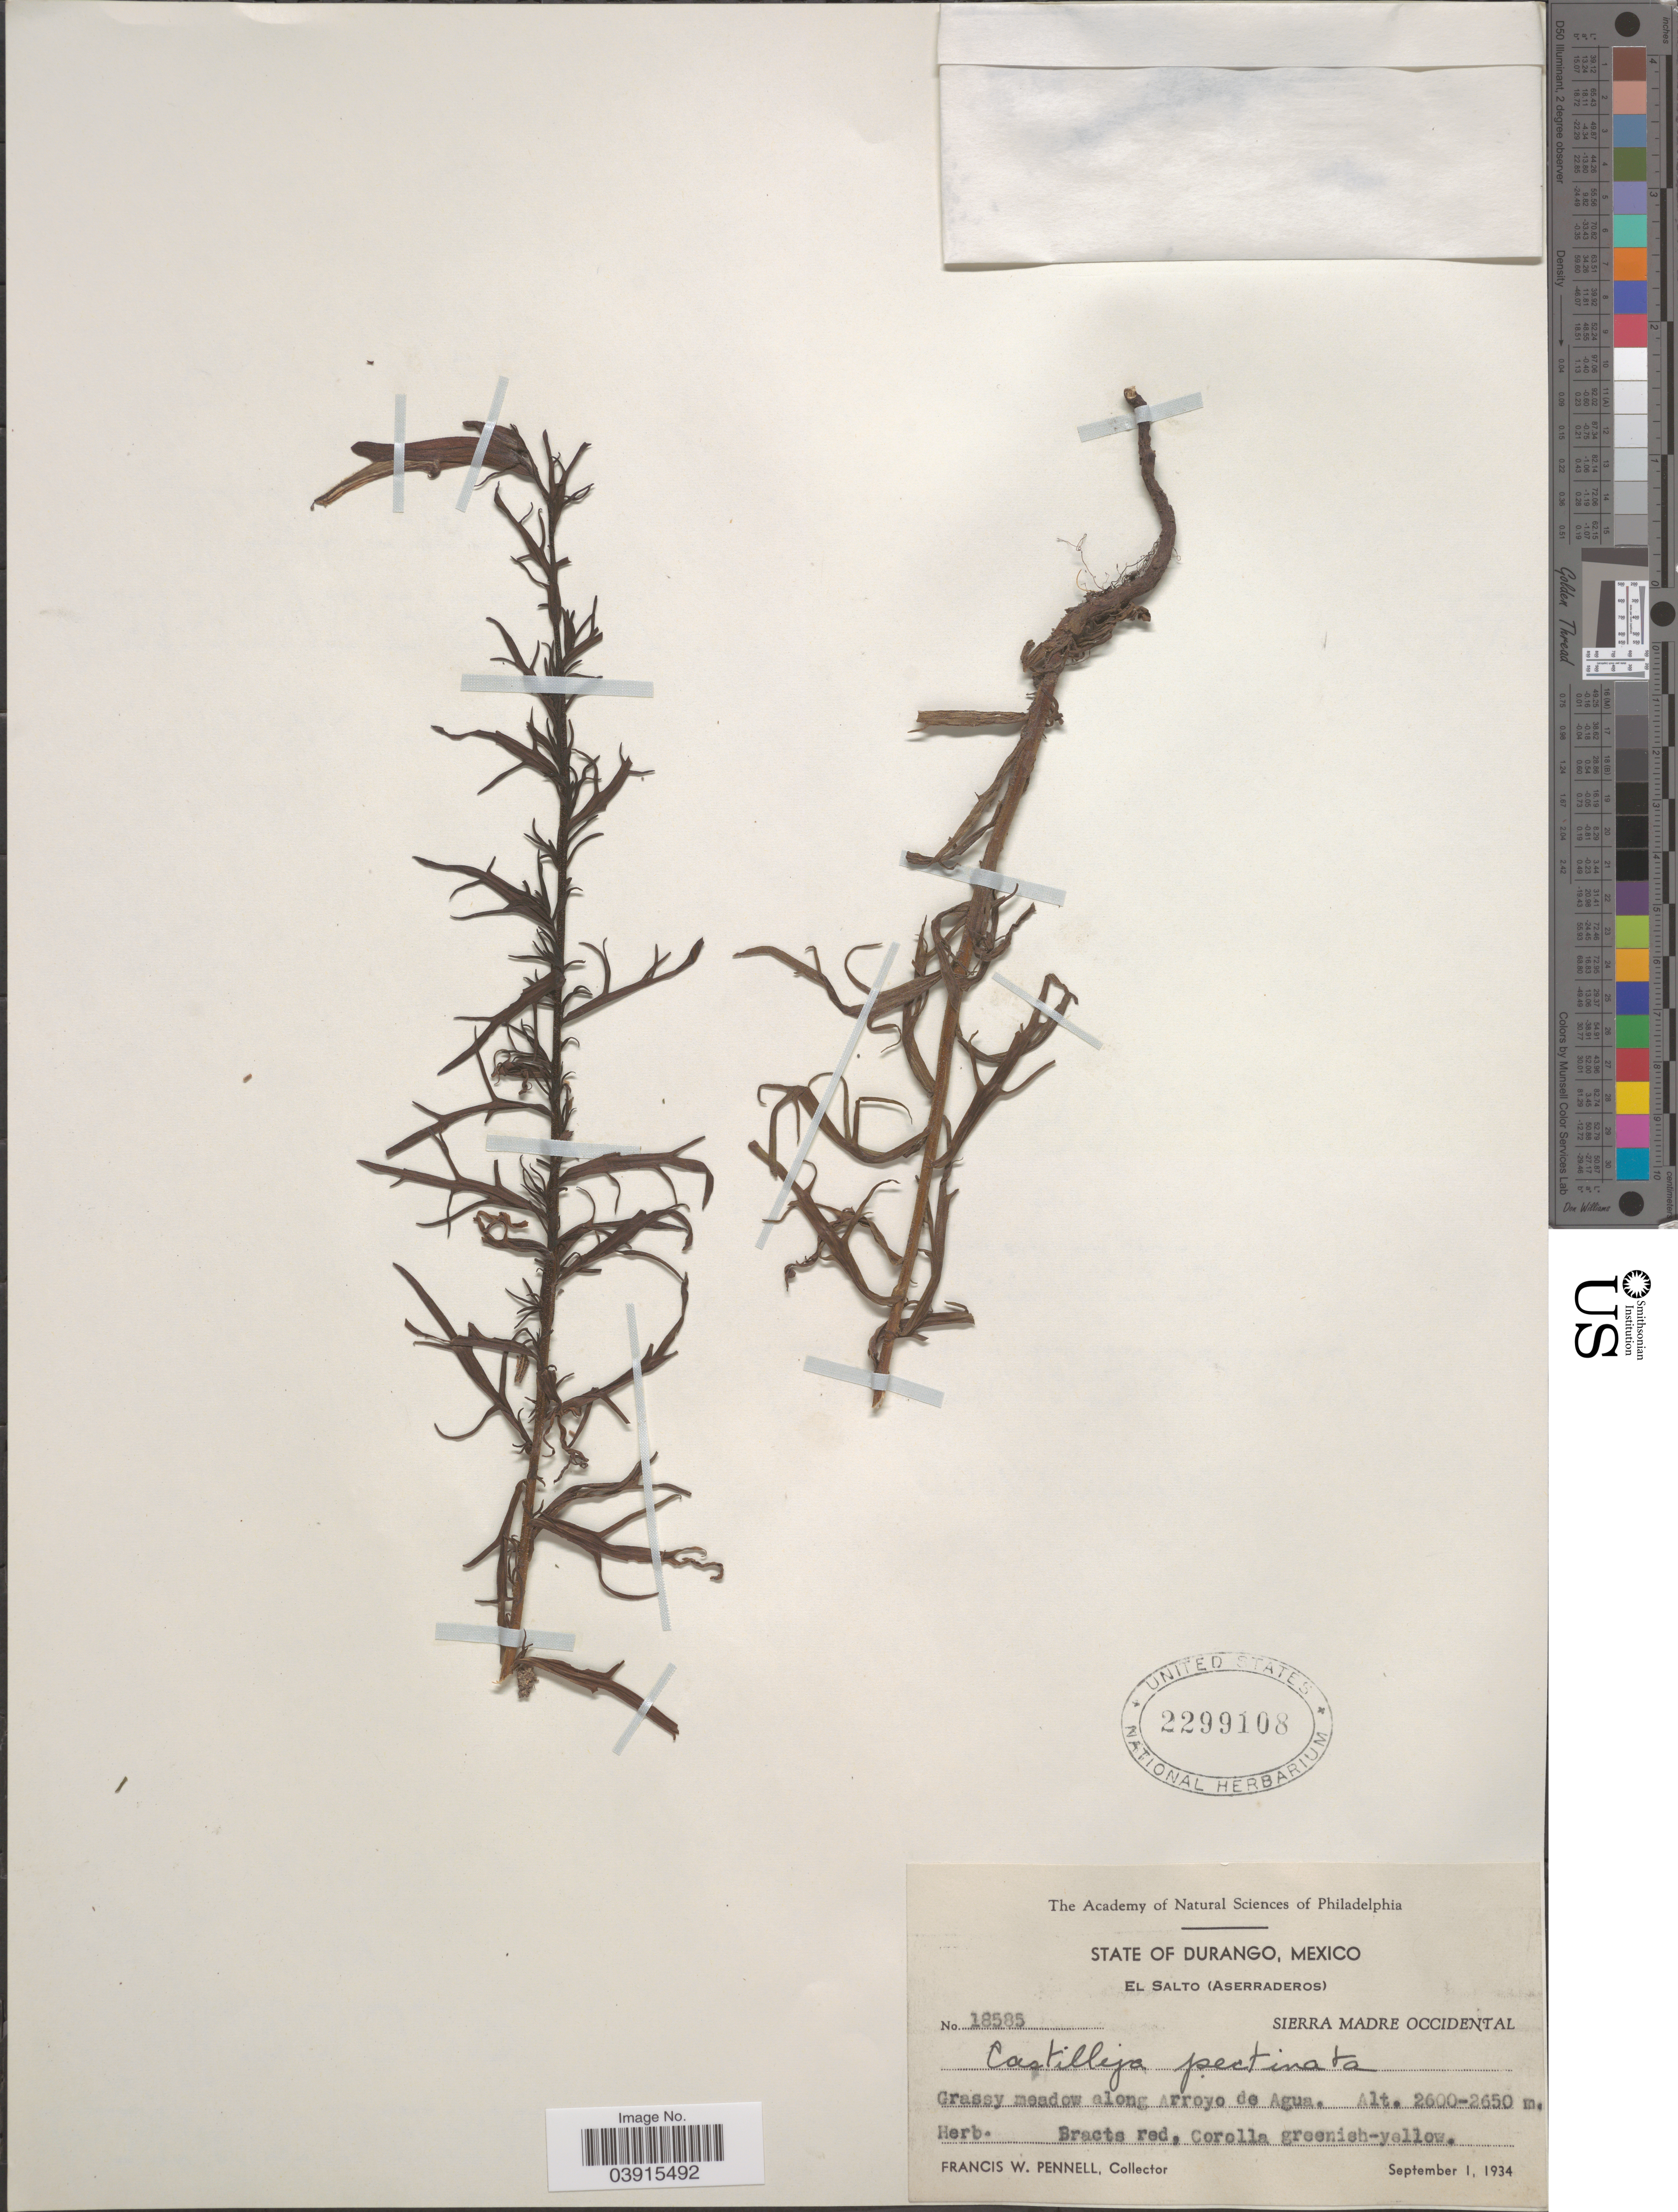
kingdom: Plantae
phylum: Tracheophyta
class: Magnoliopsida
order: Lamiales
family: Orobanchaceae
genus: Castilleja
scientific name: Castilleja patriotica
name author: Fernald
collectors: F. W. Pennell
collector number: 18585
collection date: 1934-09-01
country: Mexico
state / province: Durango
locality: El Salto (Aserraderos). Sierra Madre Occidental. Grassy meadow along Arroyo de Agua.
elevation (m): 2600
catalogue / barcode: US 2299108